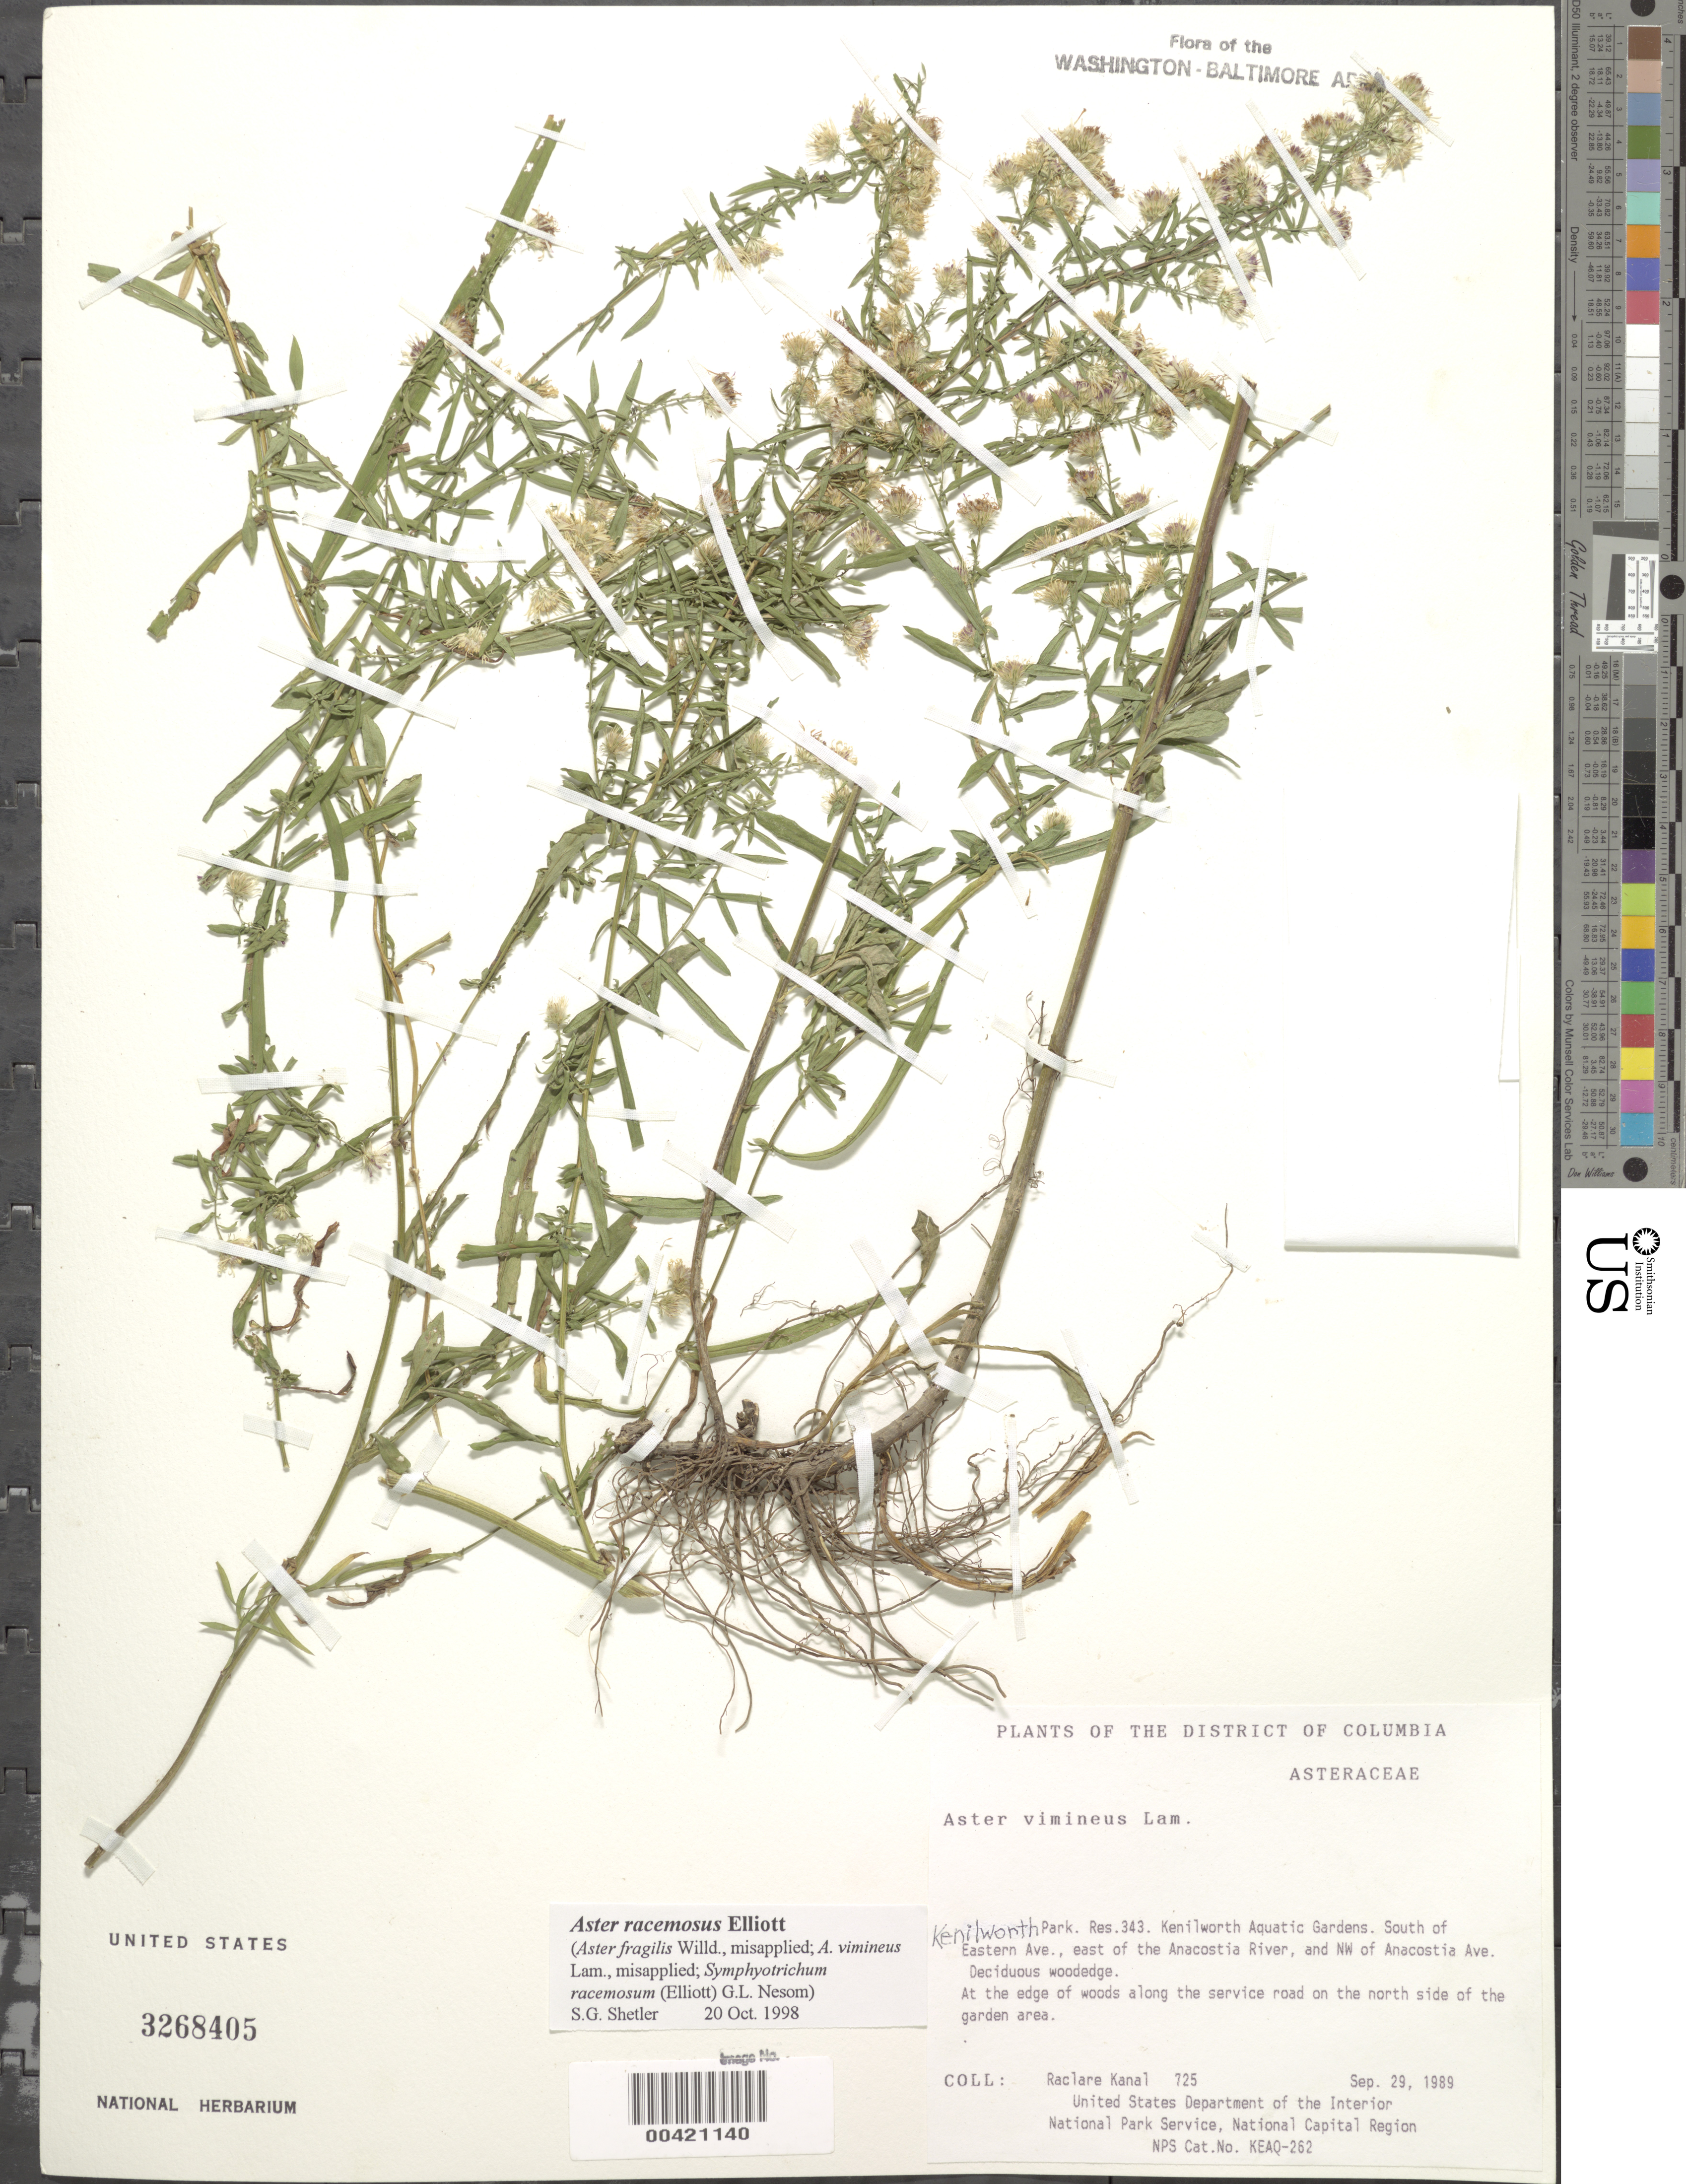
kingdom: Plantae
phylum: Tracheophyta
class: Magnoliopsida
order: Asterales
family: Asteraceae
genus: Symphyotrichum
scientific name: Symphyotrichum racemosum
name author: (Elliott) G.L. Nesom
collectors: R. Kanal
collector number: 725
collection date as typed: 29 Sep 1989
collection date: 1989-09-29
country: United States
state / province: District of Columbia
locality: Kenilworth Park, S of Eastern Ave, E of Anacostia River, NW of Anacostia Ave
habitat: Deciduous woodedge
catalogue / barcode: US 3268405